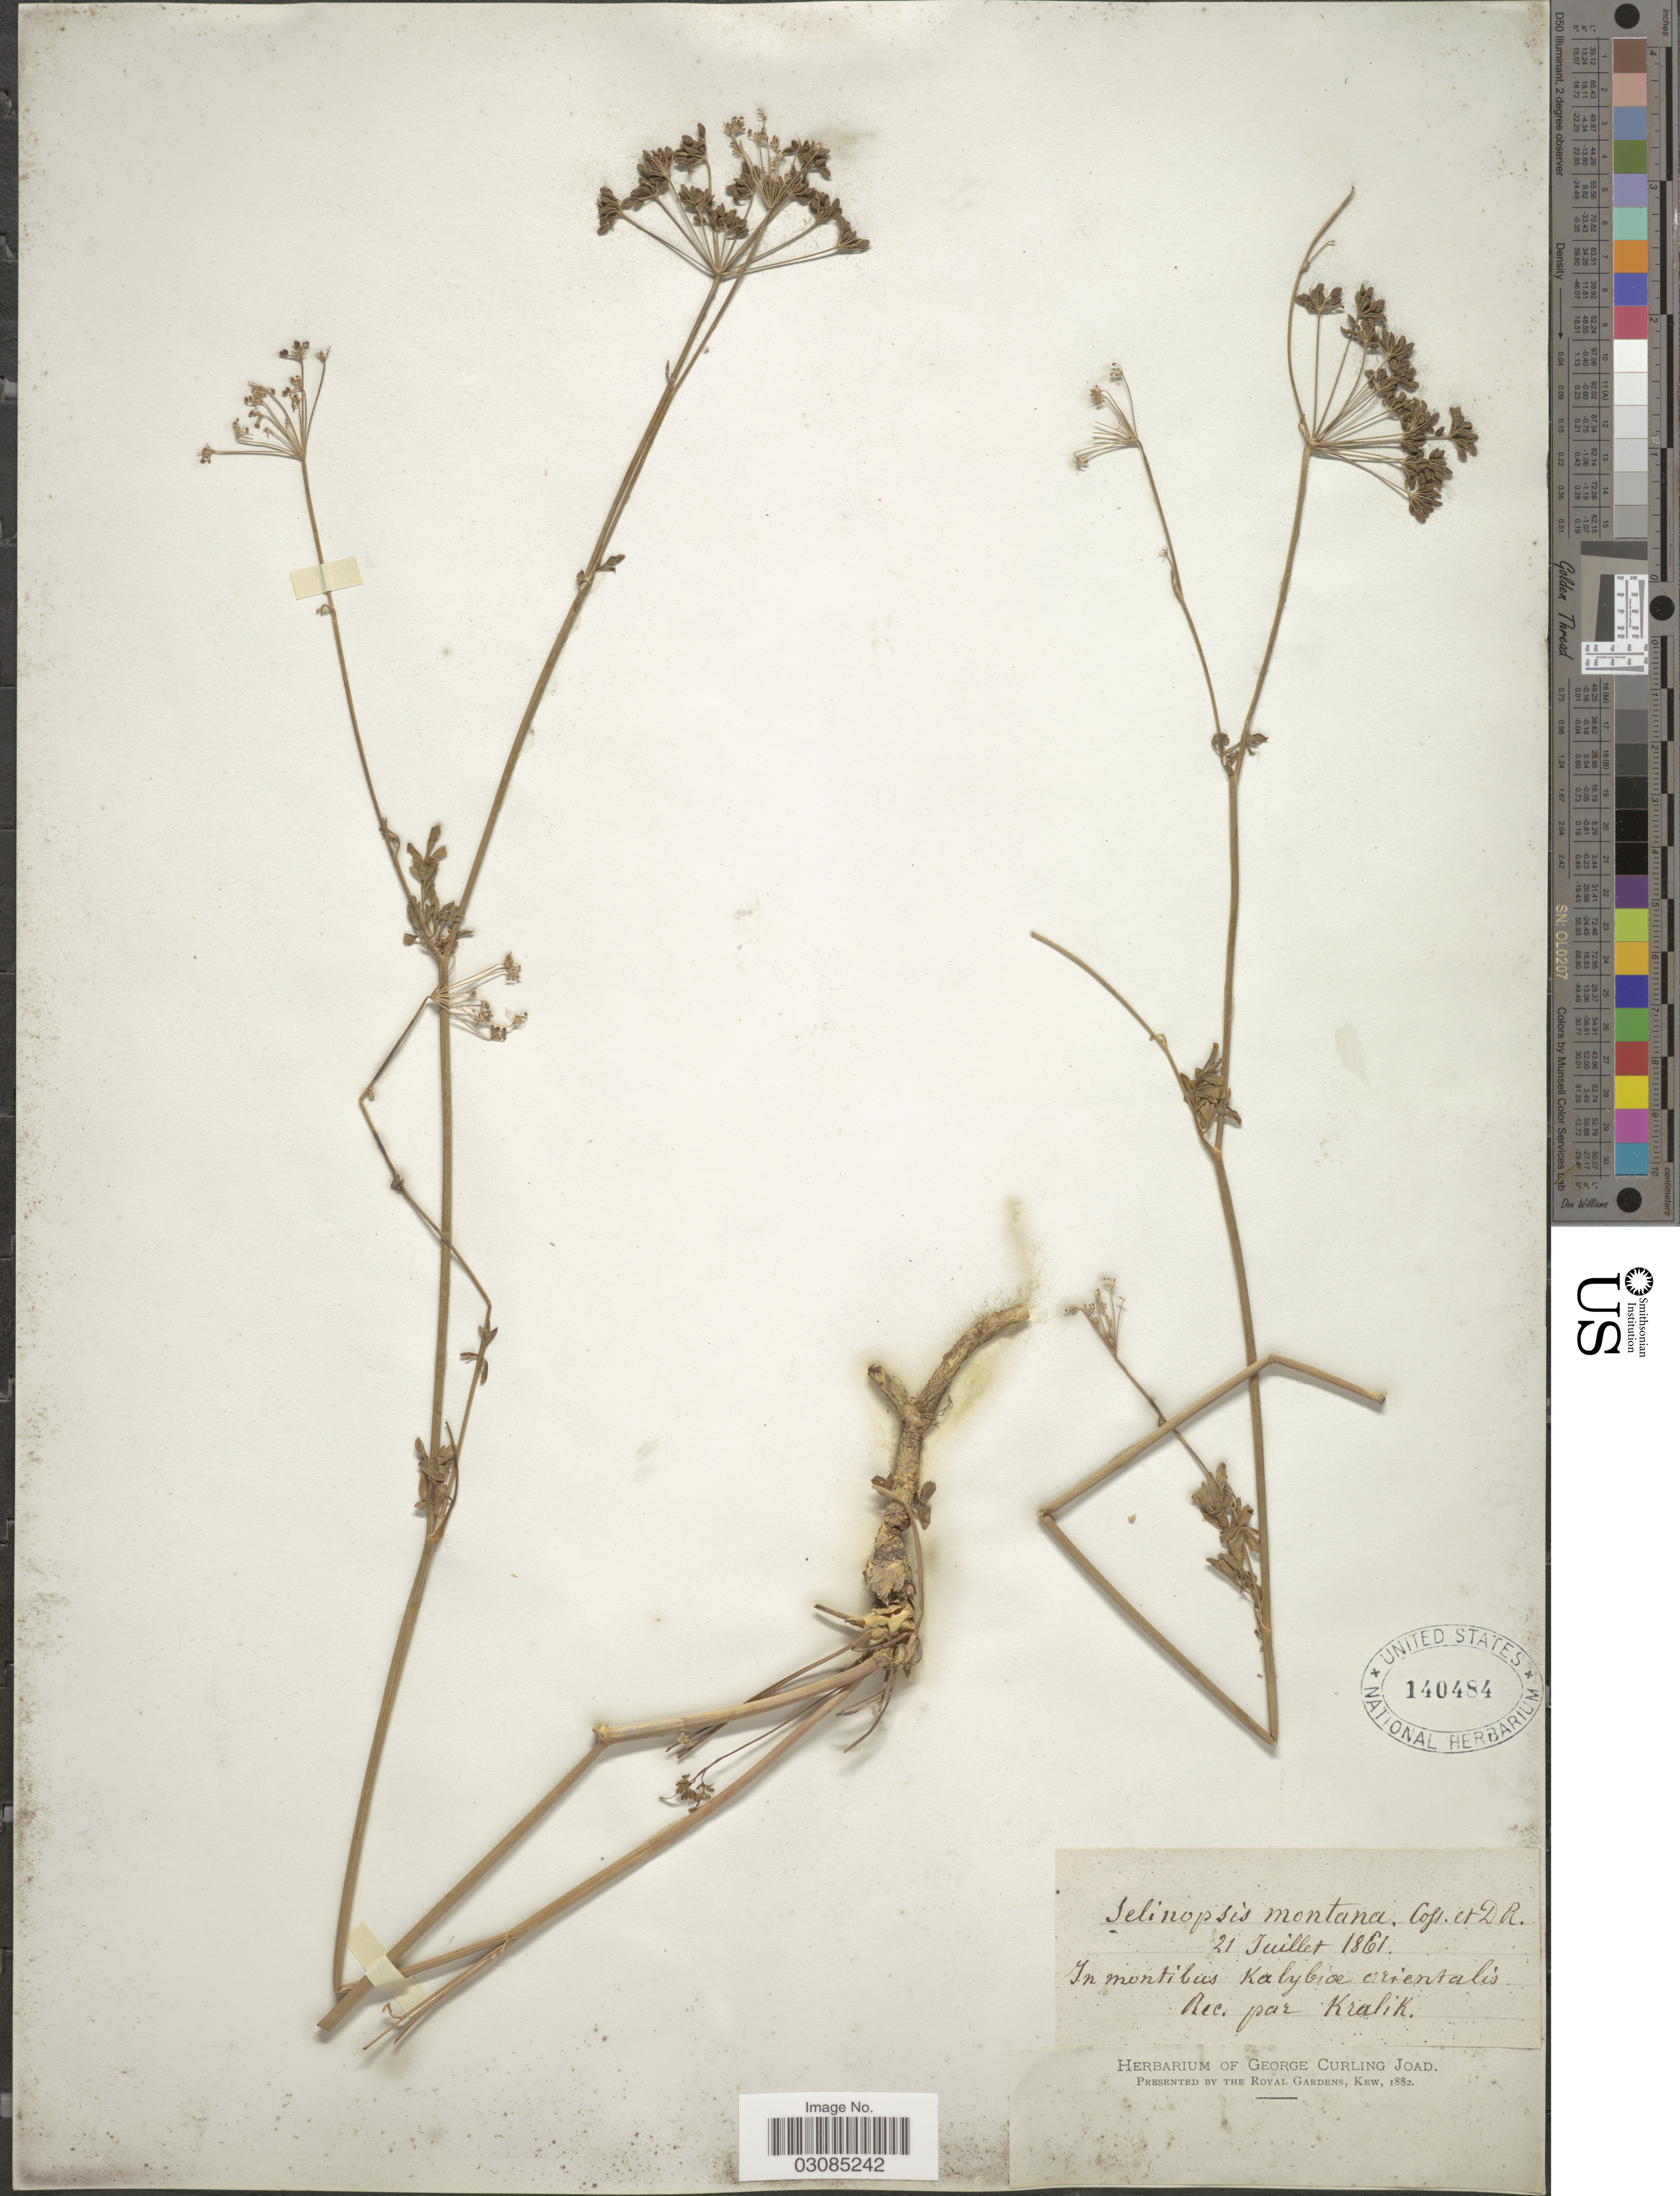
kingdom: Plantae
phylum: Tracheophyta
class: Magnoliopsida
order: Apiales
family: Apiaceae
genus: Carum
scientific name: Carum montanum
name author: (Coss. & Durieu) Benth. & Hook. f. ex Arcang.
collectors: Kralik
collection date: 1861-07-21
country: Algeria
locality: In montibus Kalybiae orientalis.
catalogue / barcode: US 140484